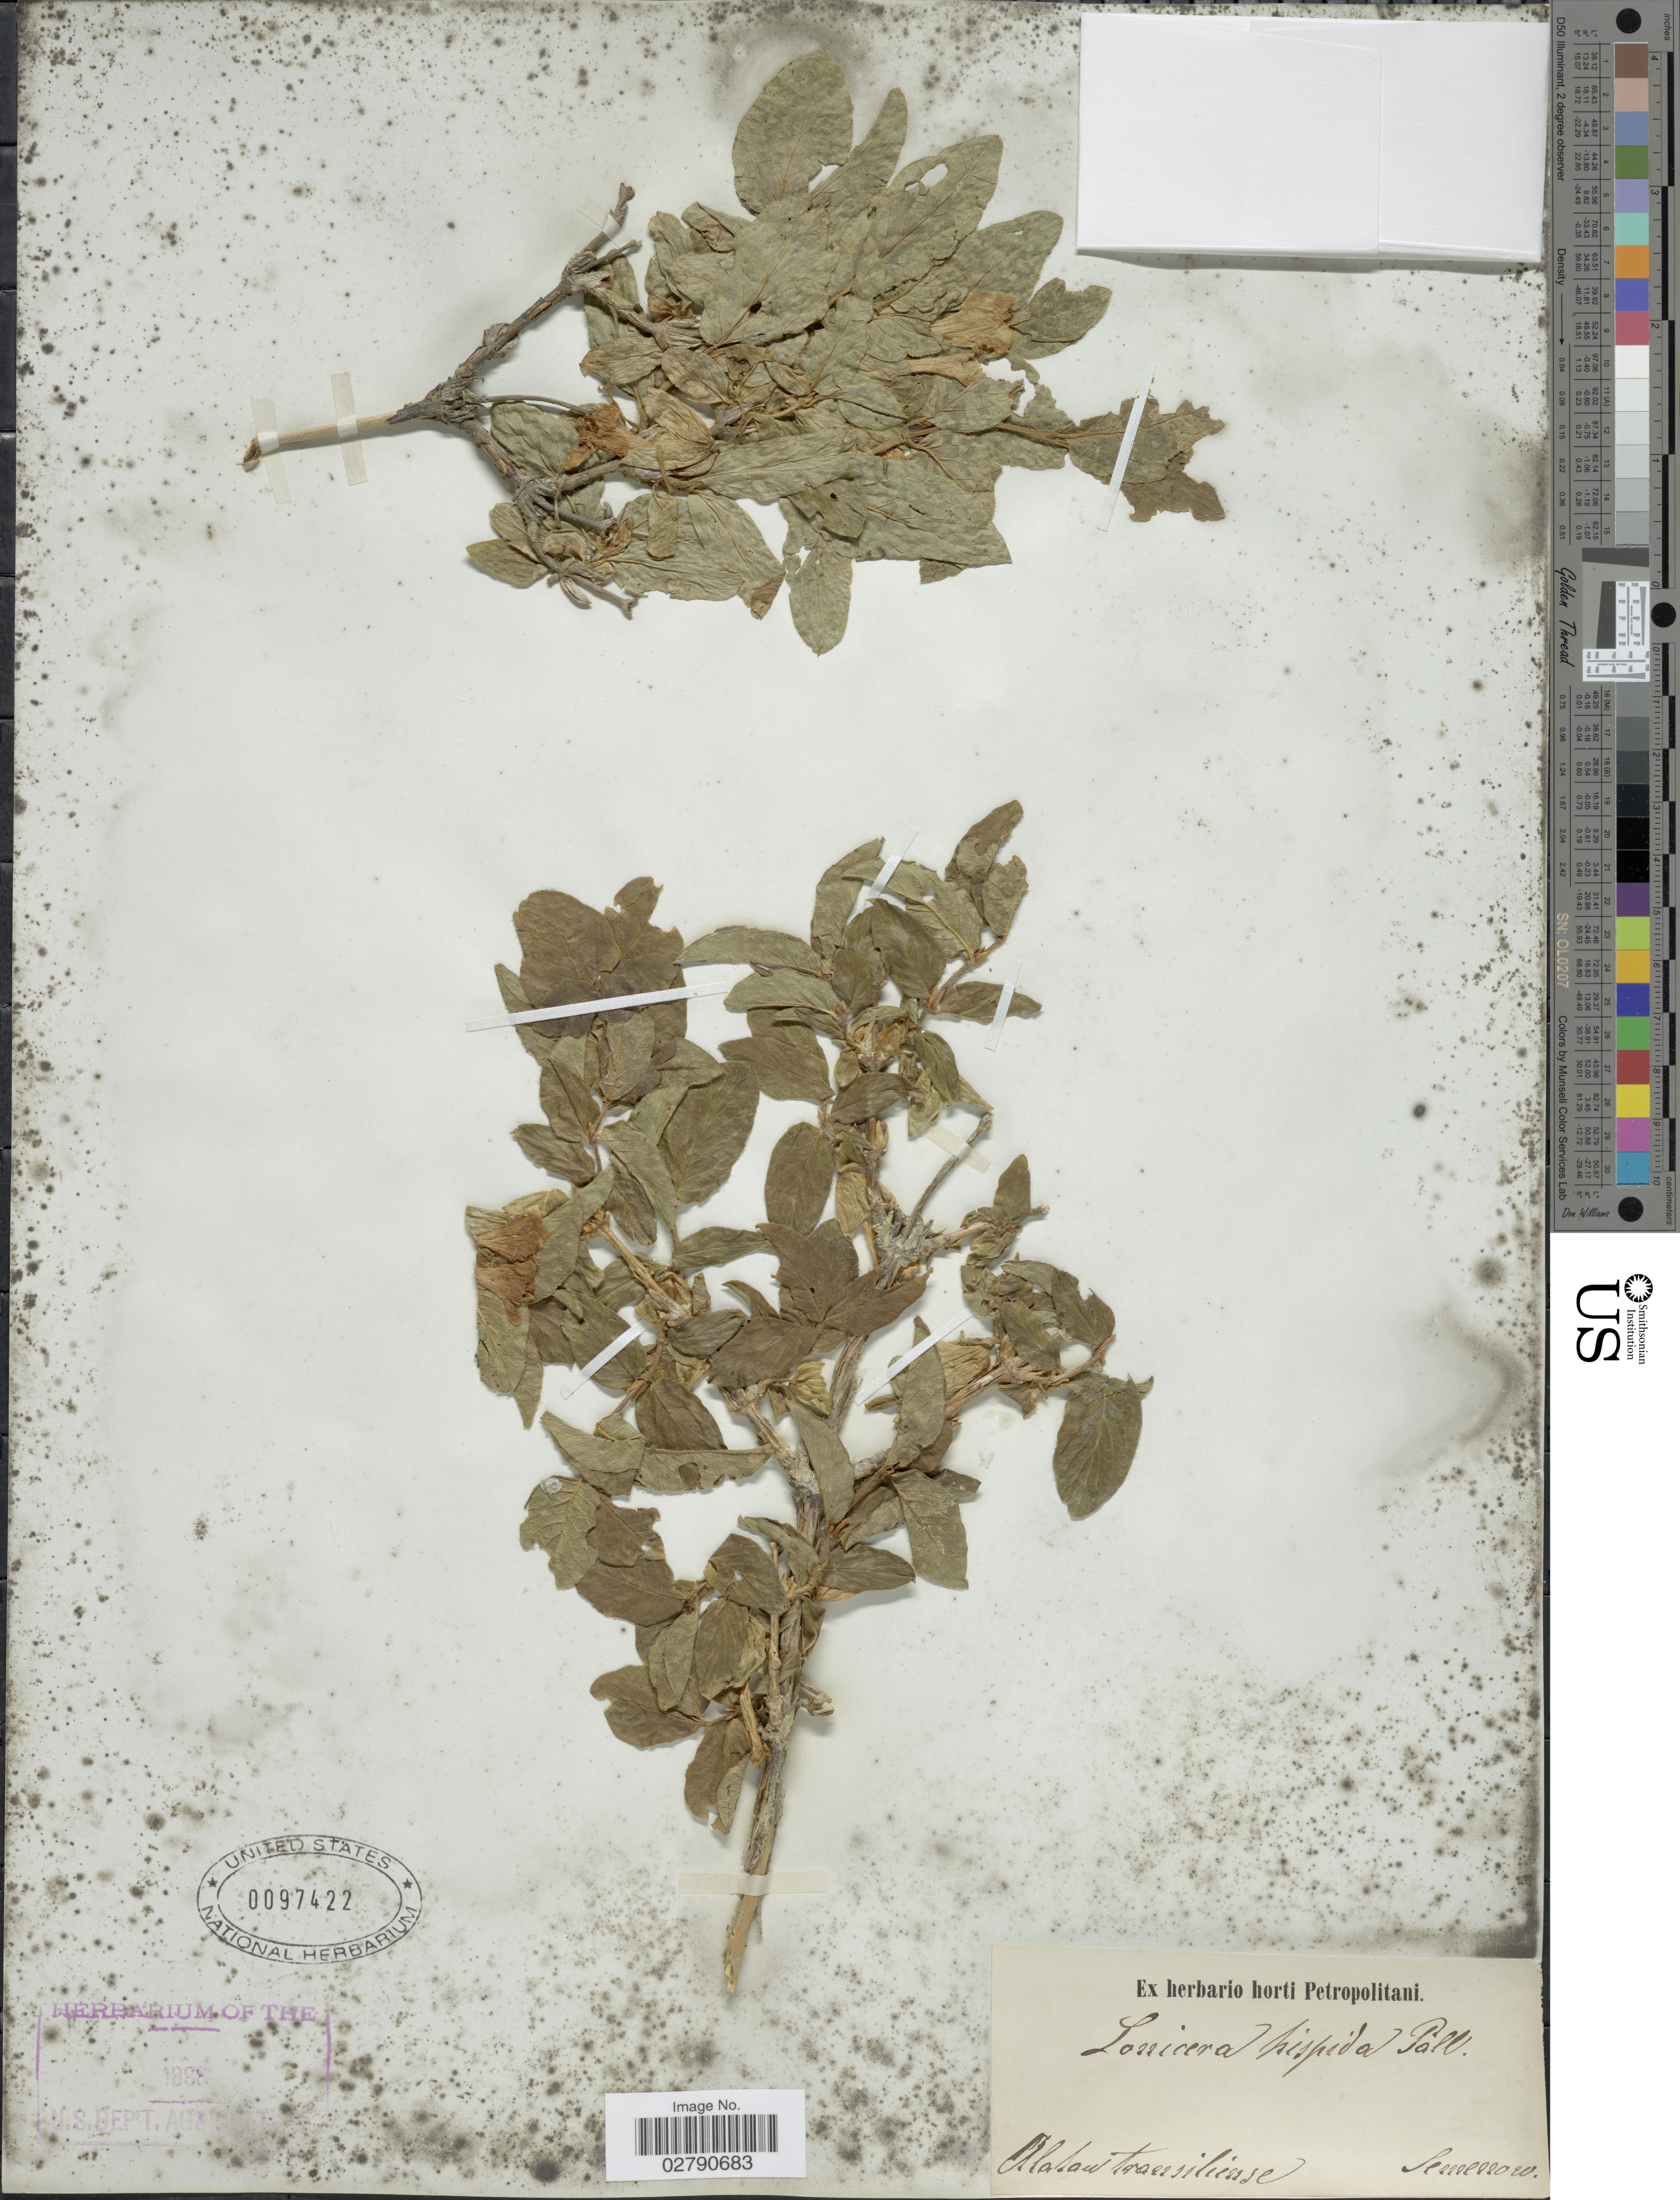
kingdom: Plantae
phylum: Tracheophyta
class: Magnoliopsida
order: Dipsacales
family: Caprifoliaceae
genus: Lonicera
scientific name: Lonicera hispida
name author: Pall. ex Roem. & Schult.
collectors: P. P. Semenov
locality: Alasau traersilicaase. [interpreted]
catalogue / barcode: US 97422